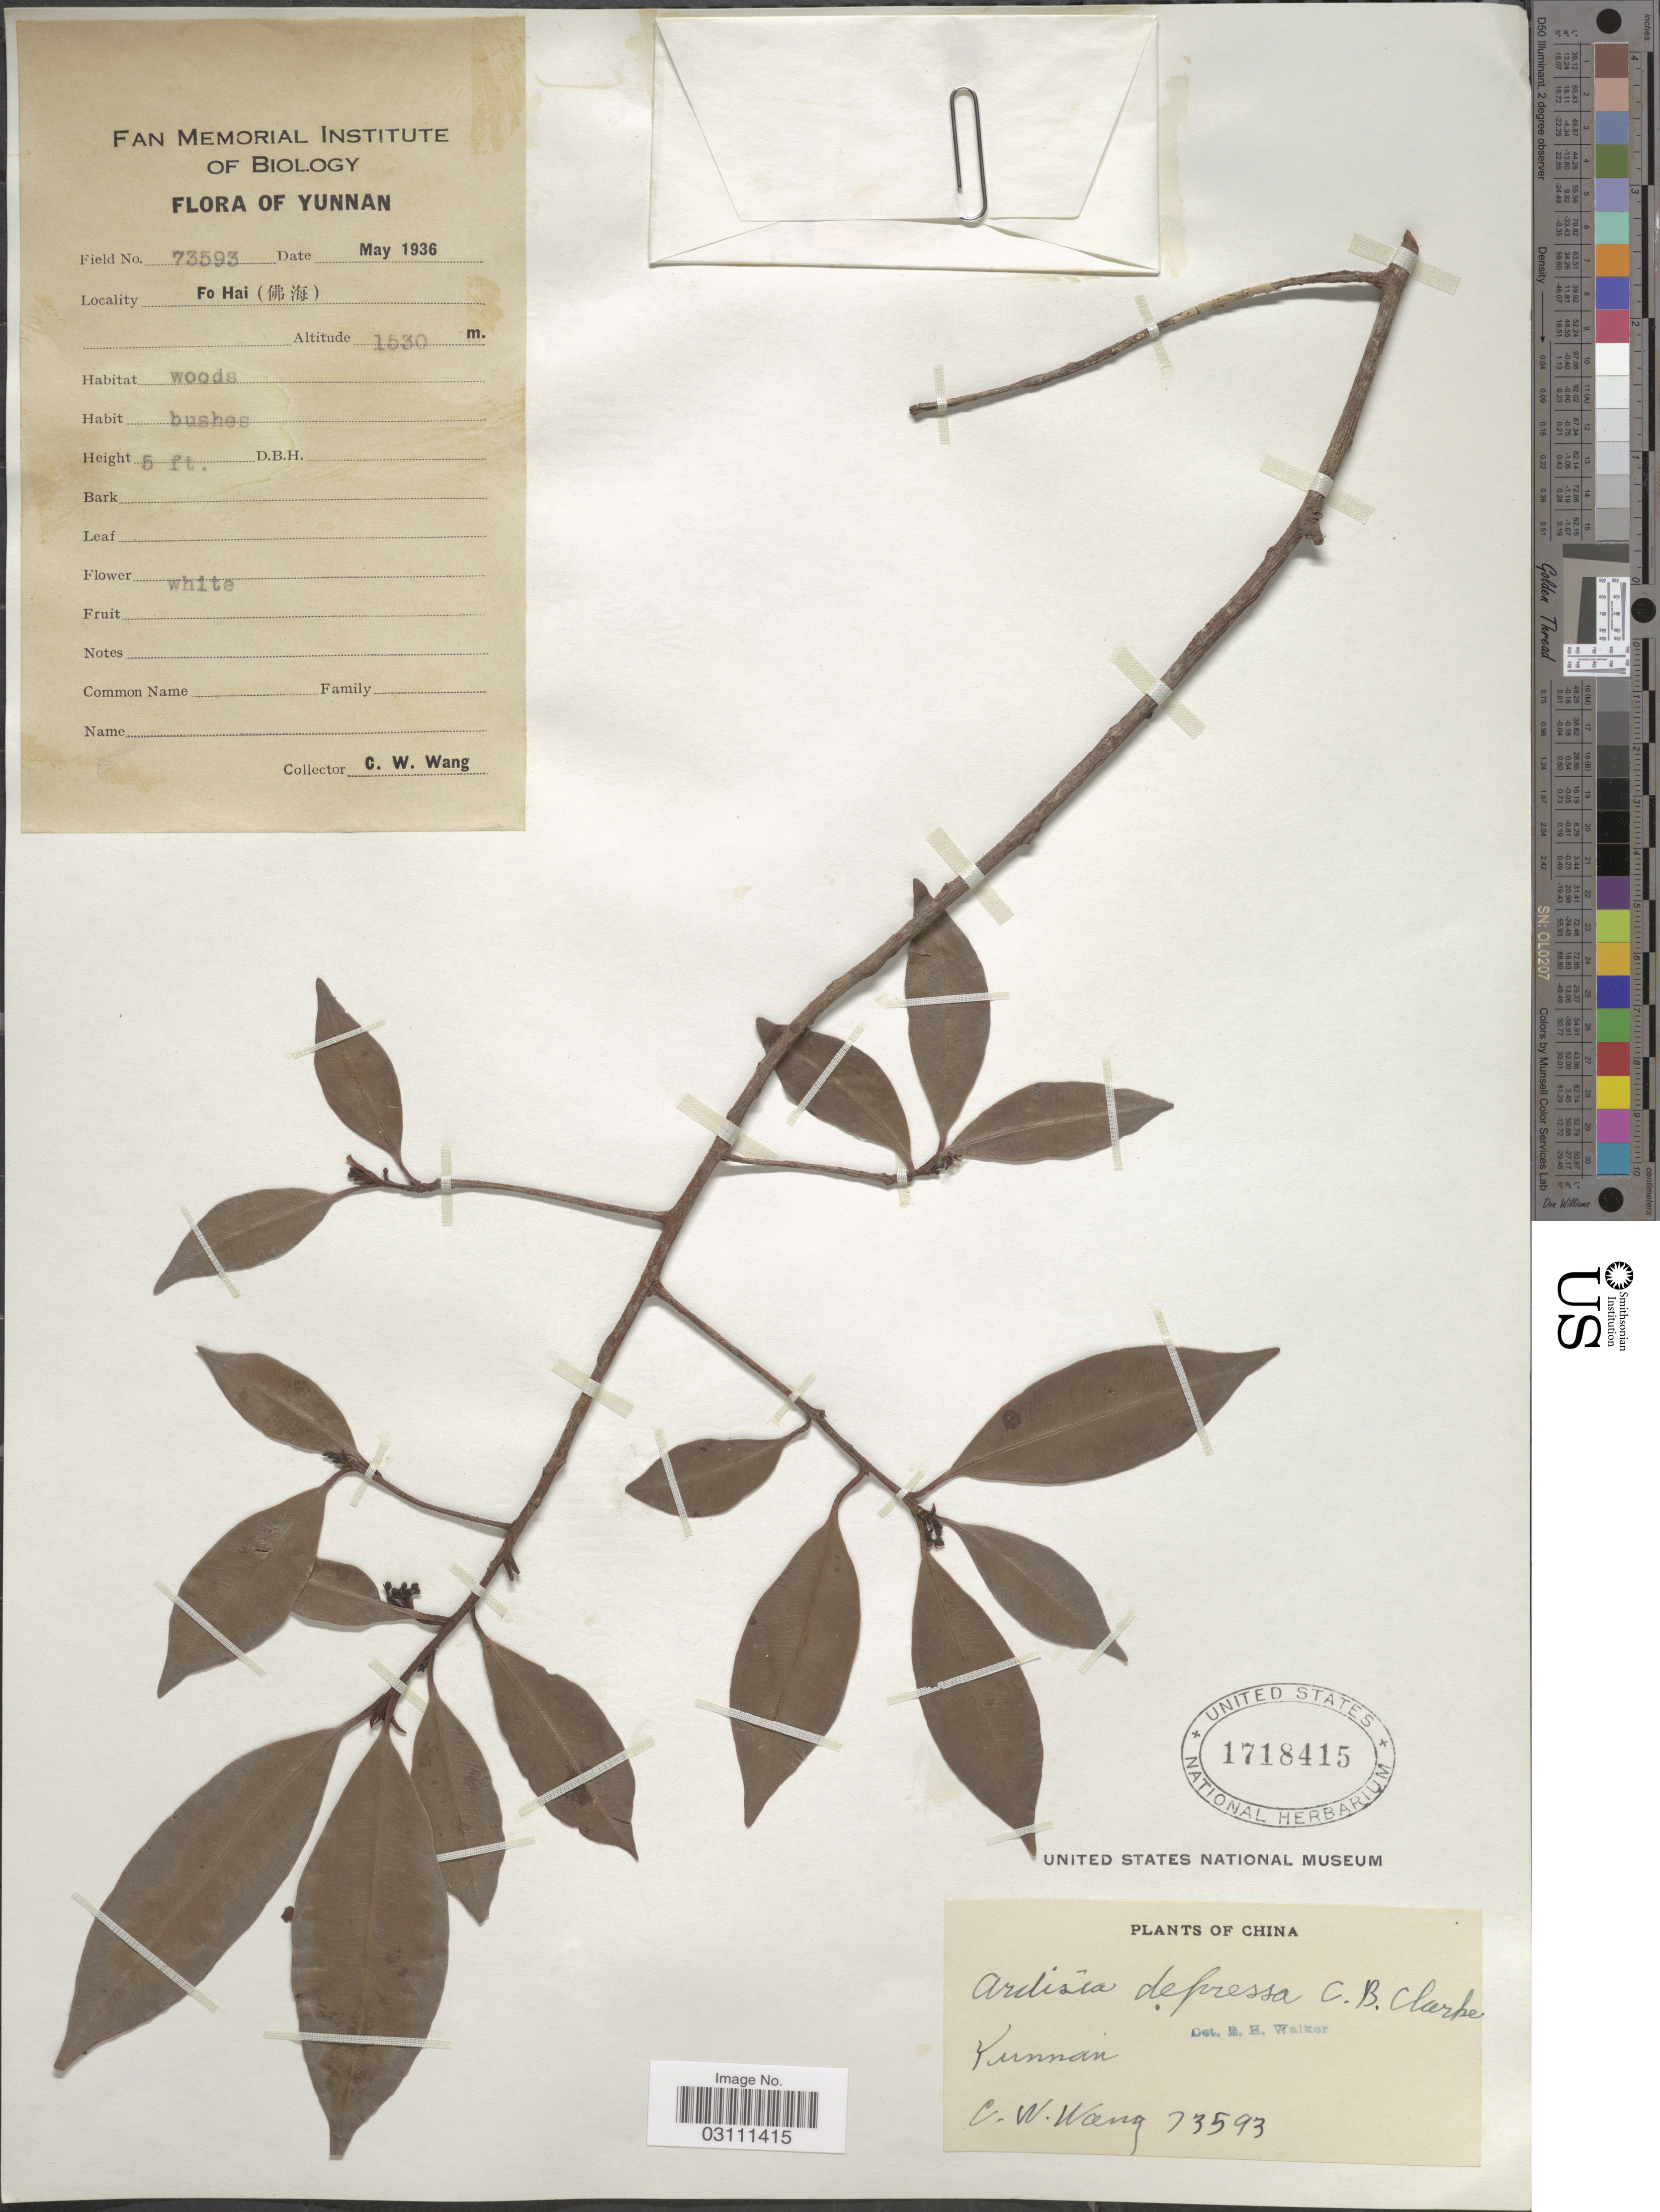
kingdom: Plantae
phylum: Tracheophyta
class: Magnoliopsida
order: Ericales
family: Primulaceae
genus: Ardisia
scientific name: Ardisia depressa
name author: C.B. Clarke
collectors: C. W. Wang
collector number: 73593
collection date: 1936-05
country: China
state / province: Yunnan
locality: Fo Hai.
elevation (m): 1530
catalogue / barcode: US 1718415